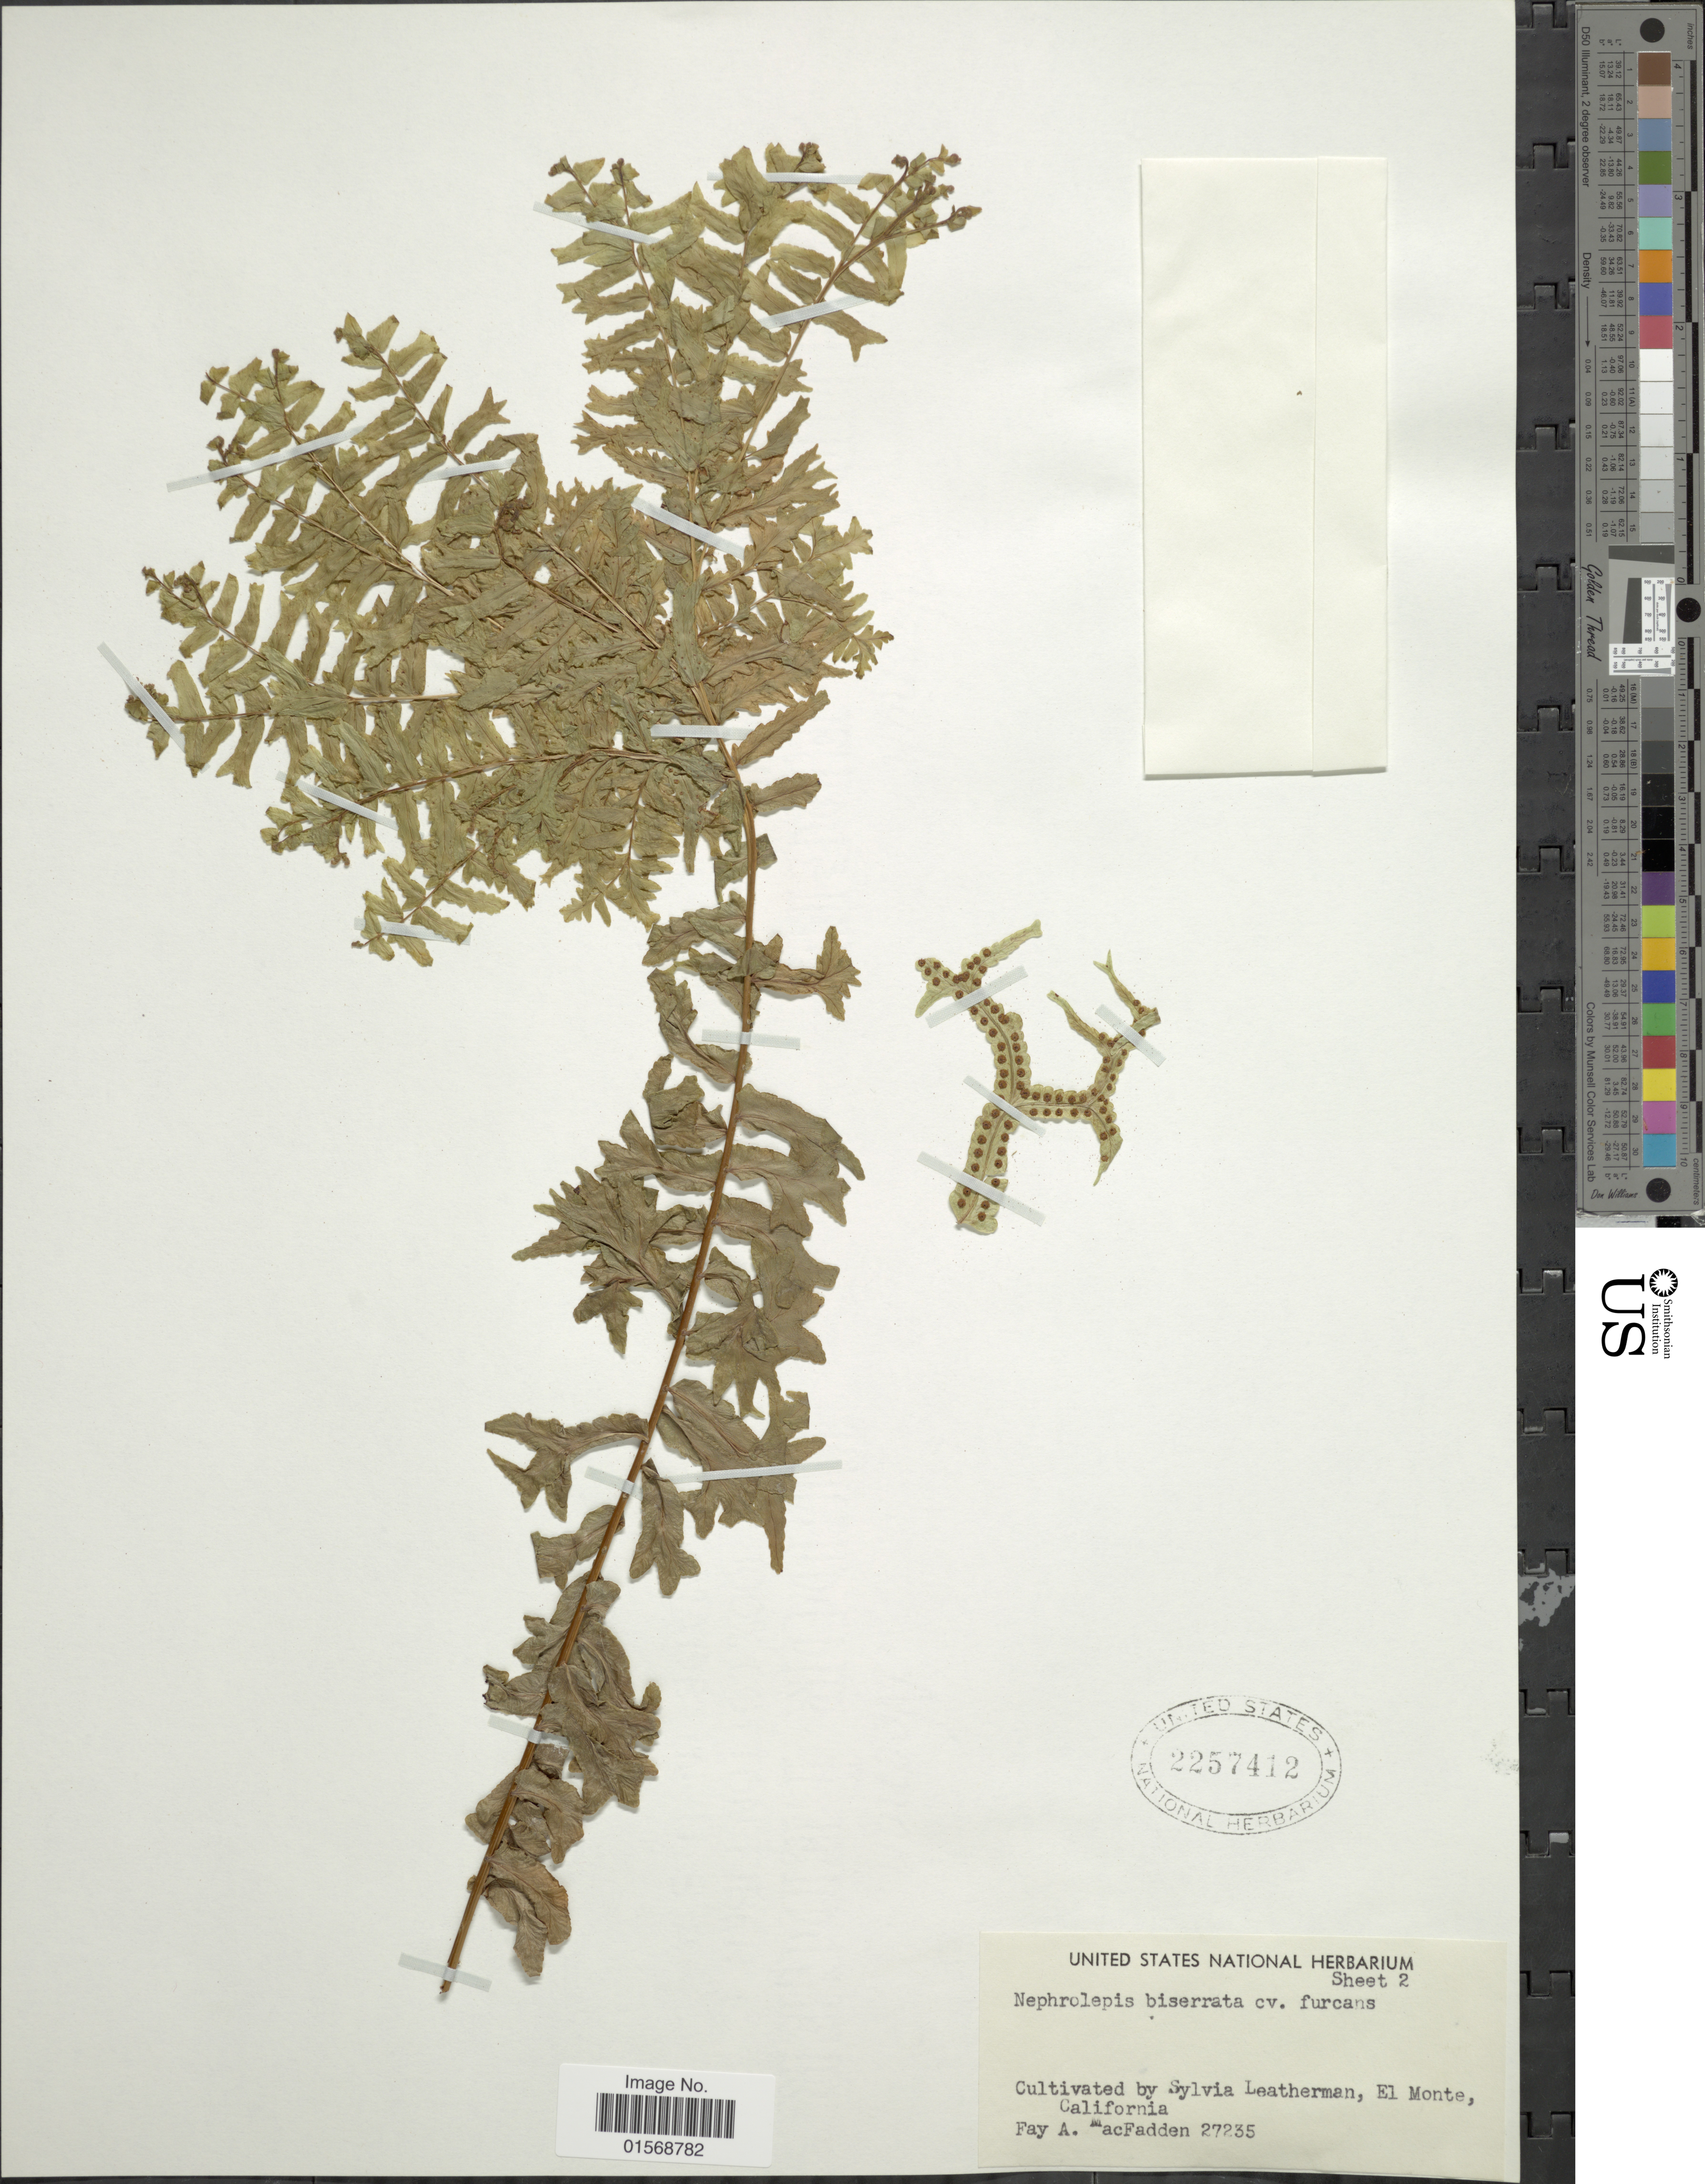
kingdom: Plantae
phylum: Tracheophyta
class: Polypodiopsida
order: Polypodiales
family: Nephrolepidaceae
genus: Nephrolepis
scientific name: Nephrolepis falcata 'Furcans'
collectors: F. MacFadden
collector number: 27235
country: United States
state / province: California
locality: El Monte, California.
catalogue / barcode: US 2257412